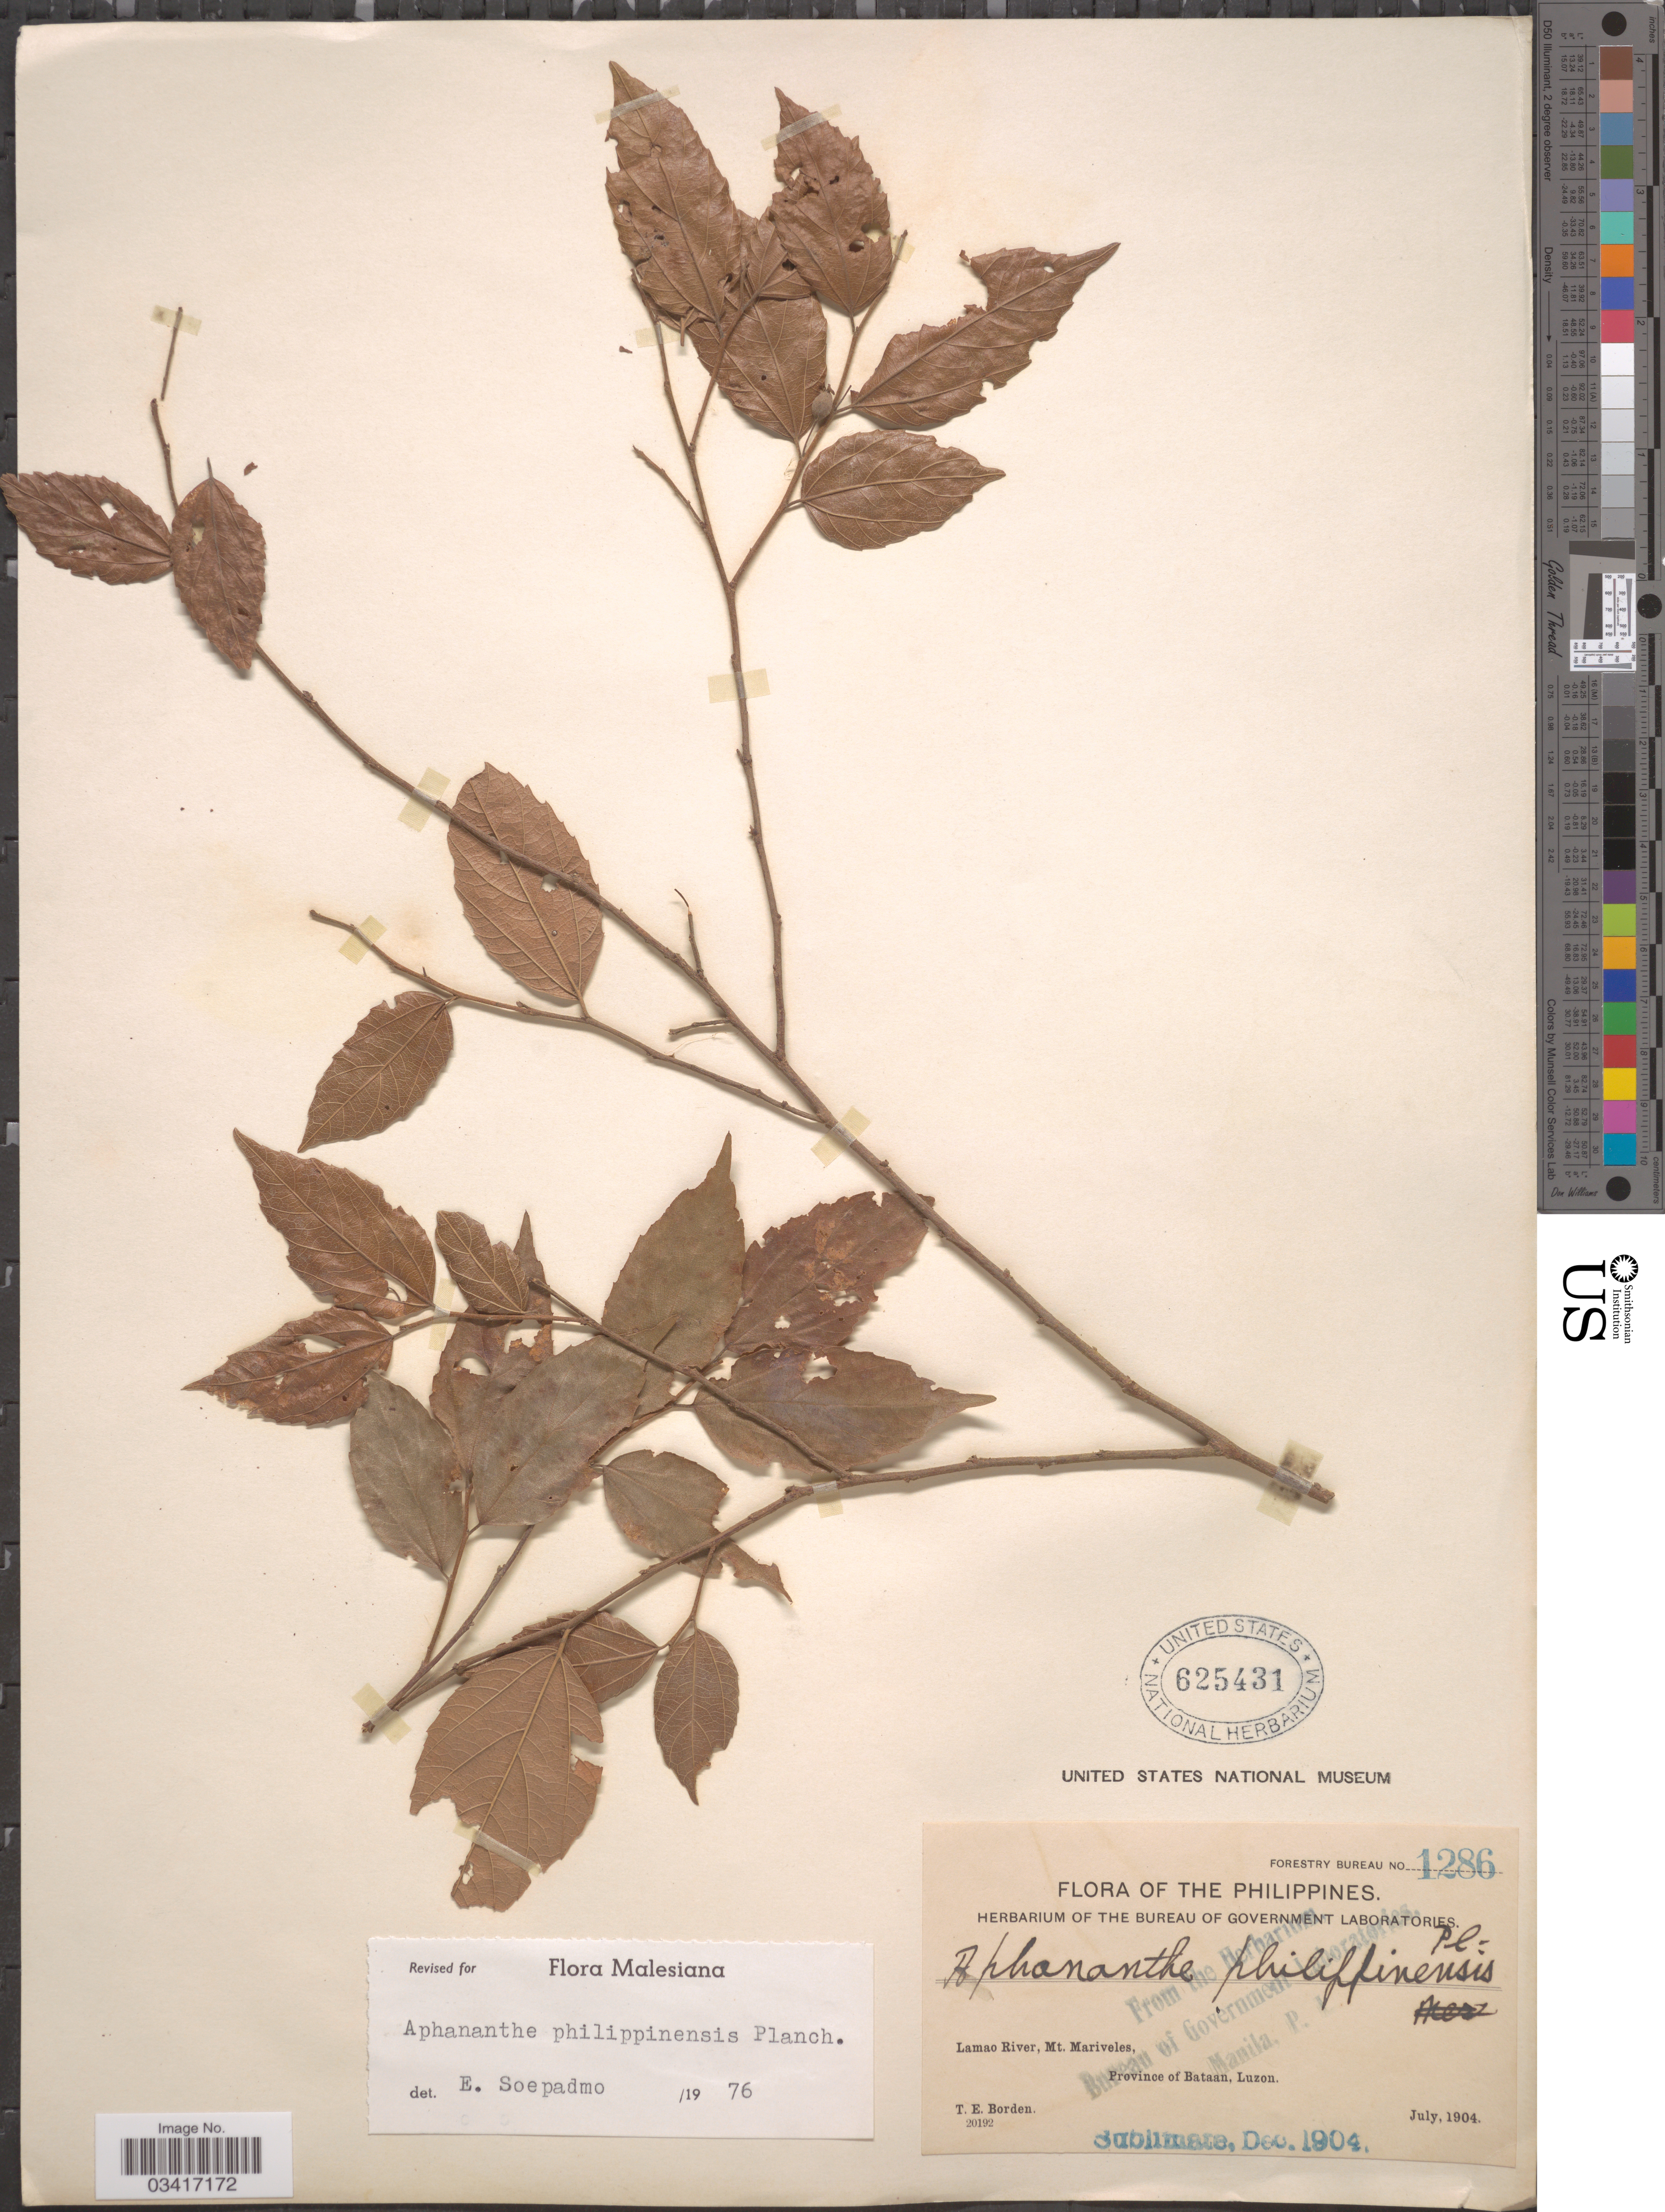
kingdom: Plantae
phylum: Tracheophyta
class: Magnoliopsida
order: Rosales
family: Cannabaceae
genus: Aphananthe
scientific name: Aphananthe philippinensis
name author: Planch.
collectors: T. E. Borden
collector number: Forestry Bureau 1286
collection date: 1904-07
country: Philippines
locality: Lamao River, Mt. Mariveles, Province of Bataan, Luzon.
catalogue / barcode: US 625431